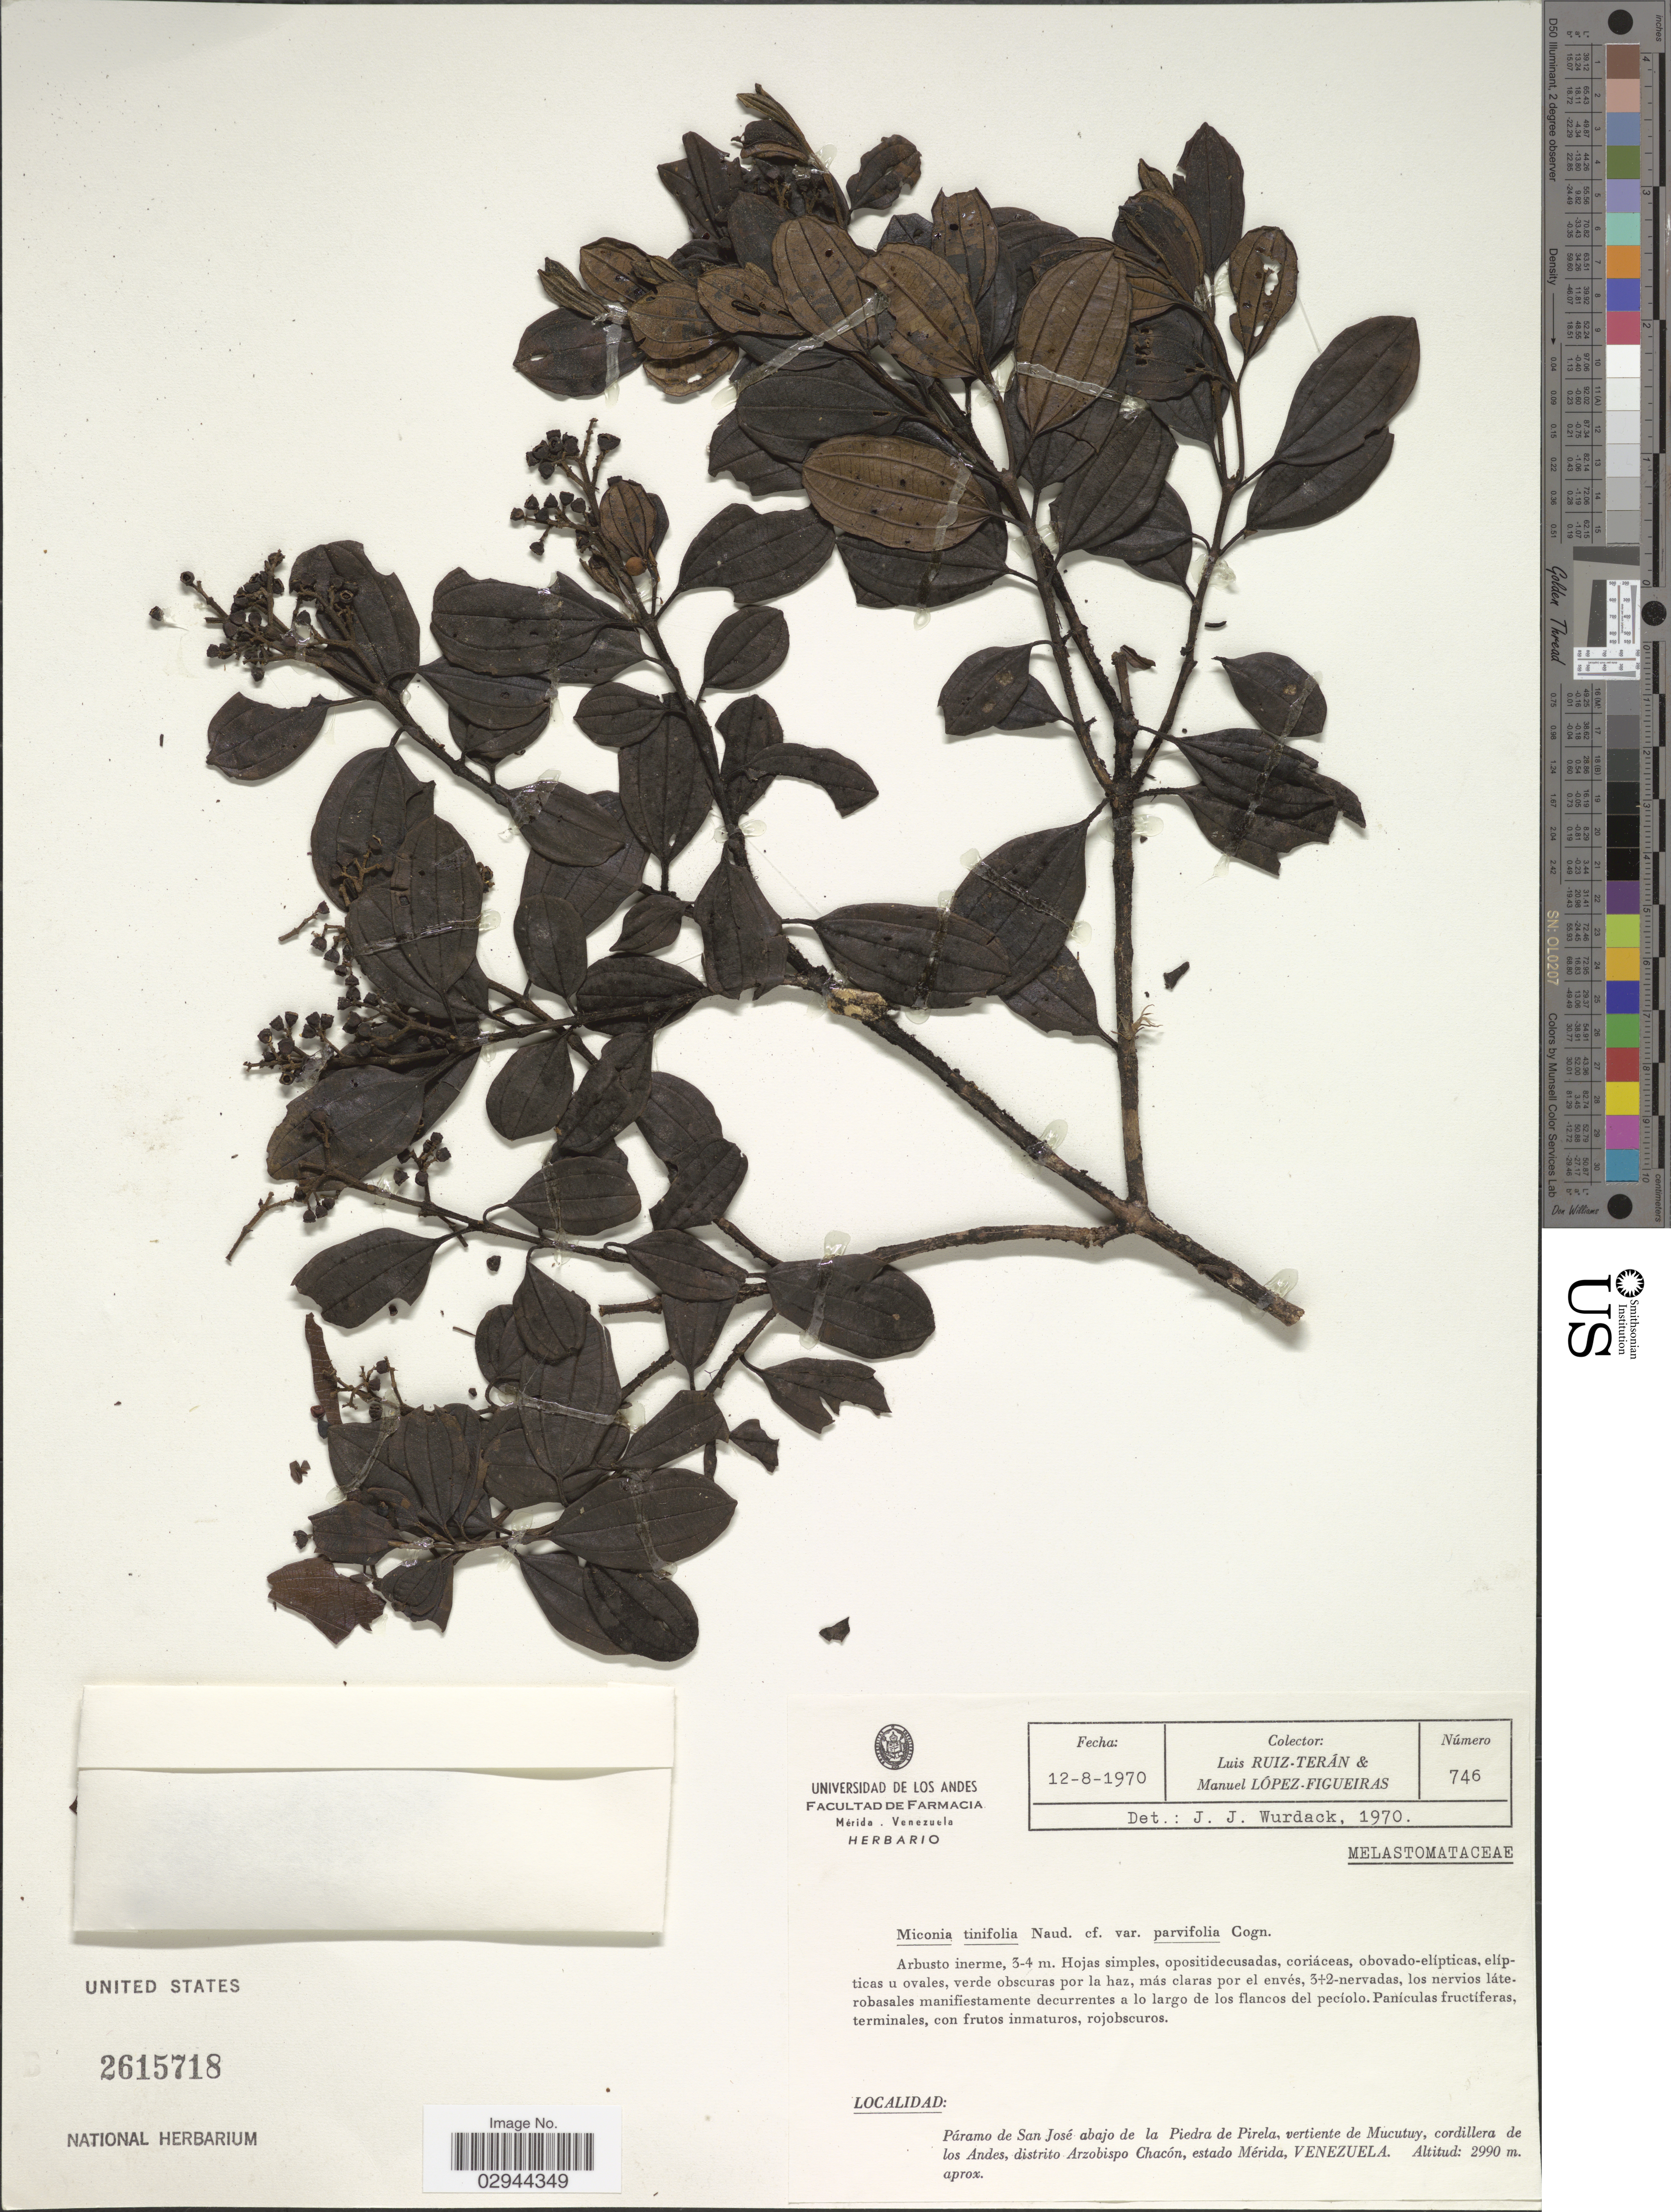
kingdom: Plantae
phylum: Tracheophyta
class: Magnoliopsida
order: Myrtales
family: Melastomataceae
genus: Miconia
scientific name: Miconia tinifolia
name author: Naudin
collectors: L. Teran & M. López Figueiras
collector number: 746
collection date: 1970-08-12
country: Venezuela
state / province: Mérida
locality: Páramo de San José abajo de la Piedra de Pirela, vertiente de Mucutuy, cordillera de los Andes, distrito Arzobispo Chacón.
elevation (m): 2990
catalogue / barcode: US 2615718